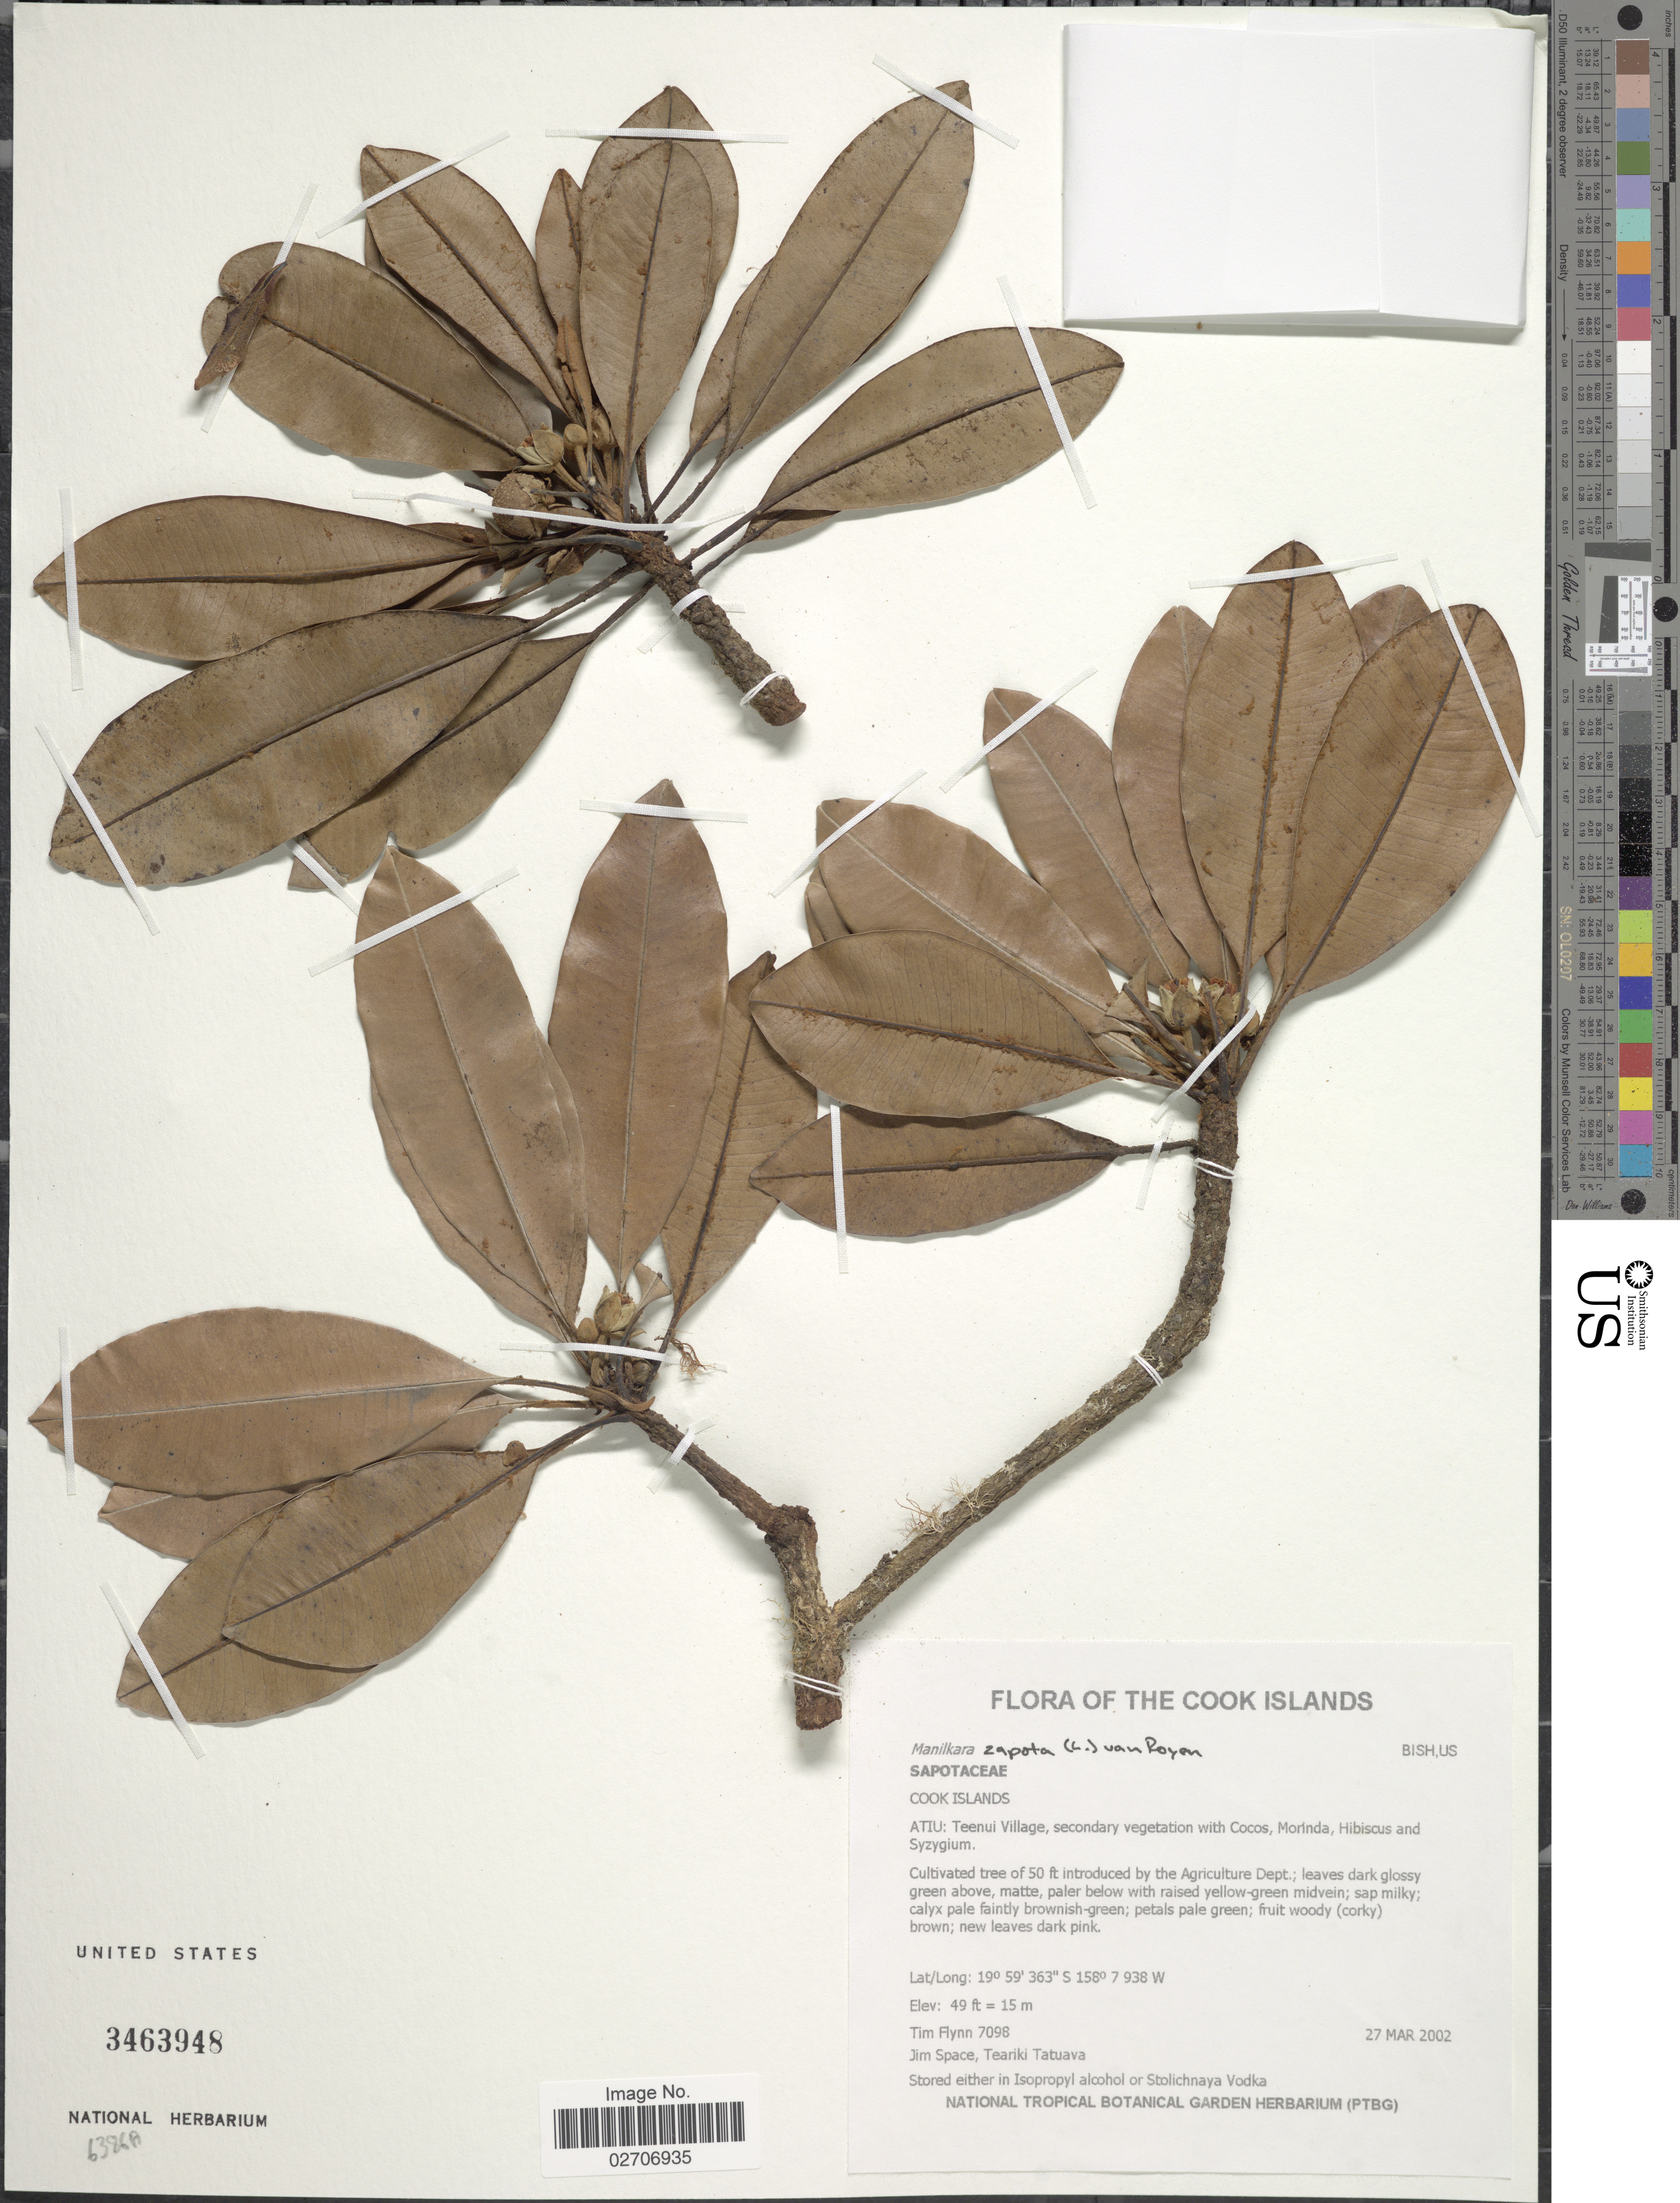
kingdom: Plantae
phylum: Tracheophyta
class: Magnoliopsida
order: Ericales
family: Sapotaceae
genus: Manilkara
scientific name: Manilkara zapota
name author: (L.) P. Royen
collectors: T. Flynn, J. Space & T. Tatuava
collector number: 7098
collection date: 2002-03-27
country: Cook Islands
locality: Cook Islands, Atiu: Teenui Village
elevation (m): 15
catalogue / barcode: US 3463948